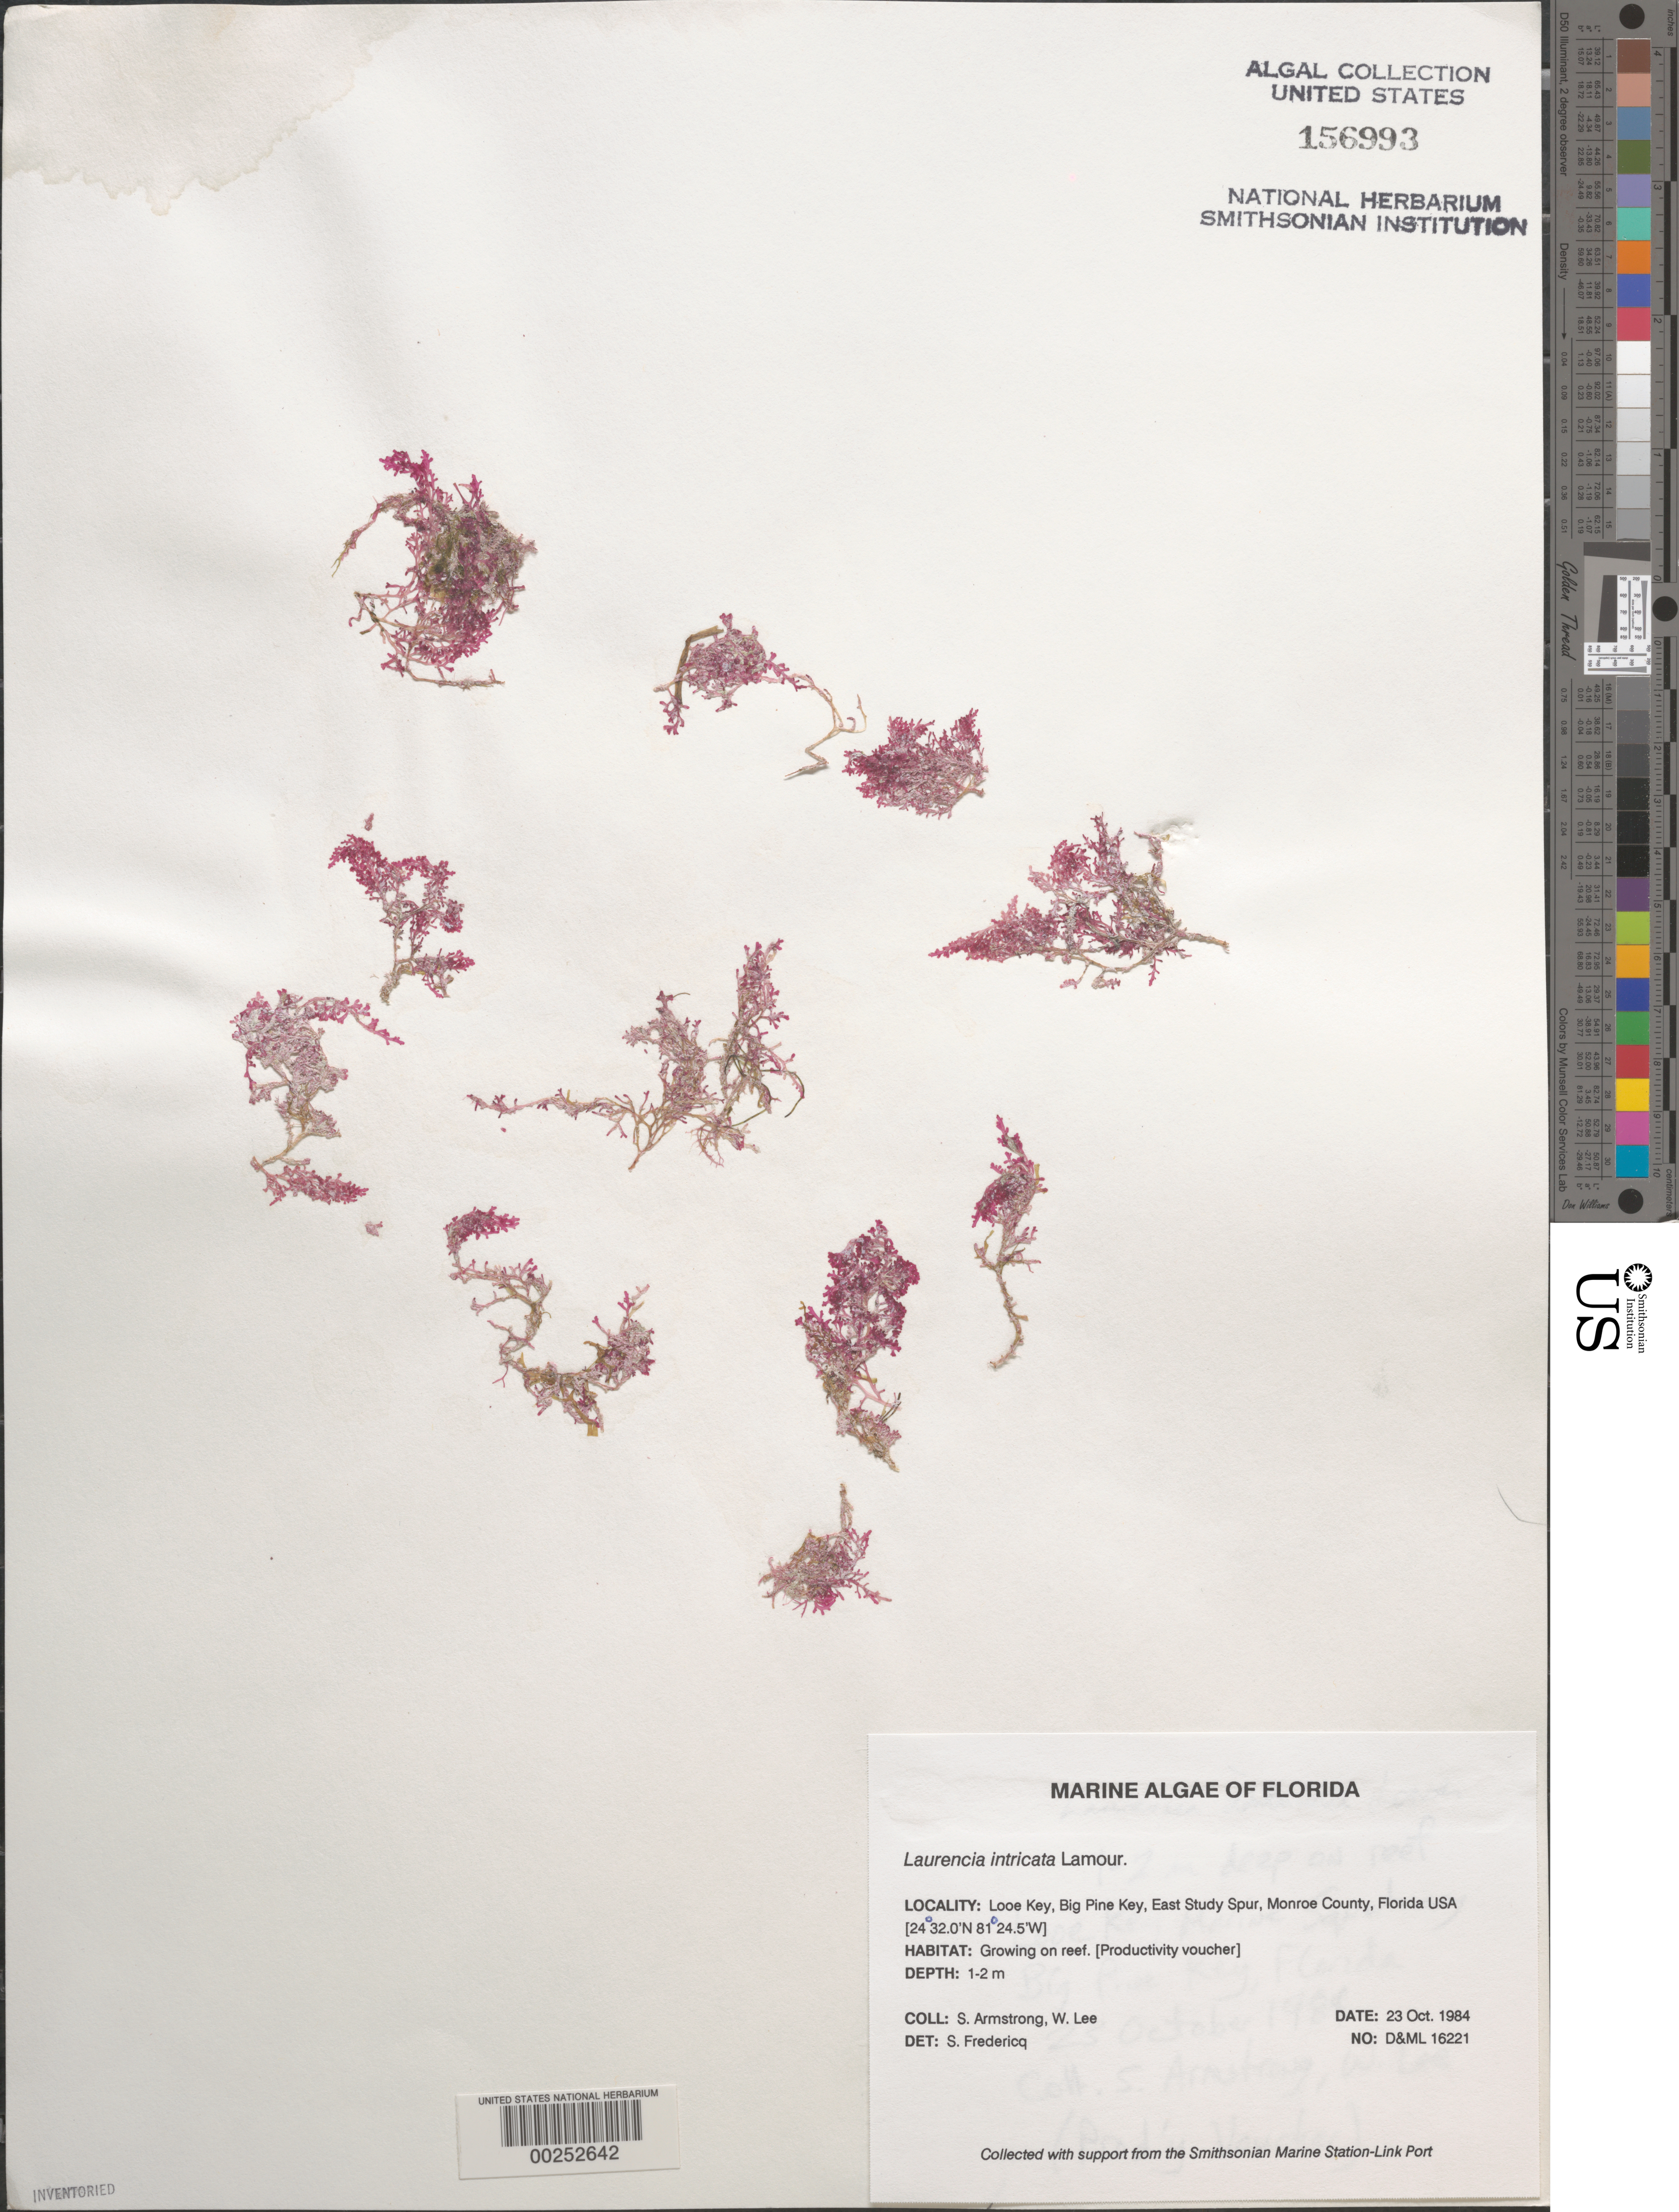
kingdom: Plantae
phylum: Rhodophyta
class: Florideophyceae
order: Ceramiales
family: Rhodomelaceae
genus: Laurencia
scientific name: Laurencia intricata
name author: J.V.Lamouroux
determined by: Fredericq, S.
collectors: S. Armstrong & W. Lee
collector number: D&ML 16221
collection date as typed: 23 Oct 1984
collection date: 1984-10-23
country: United States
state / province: Florida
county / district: Monroe County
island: Looe Key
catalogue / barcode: US 156993